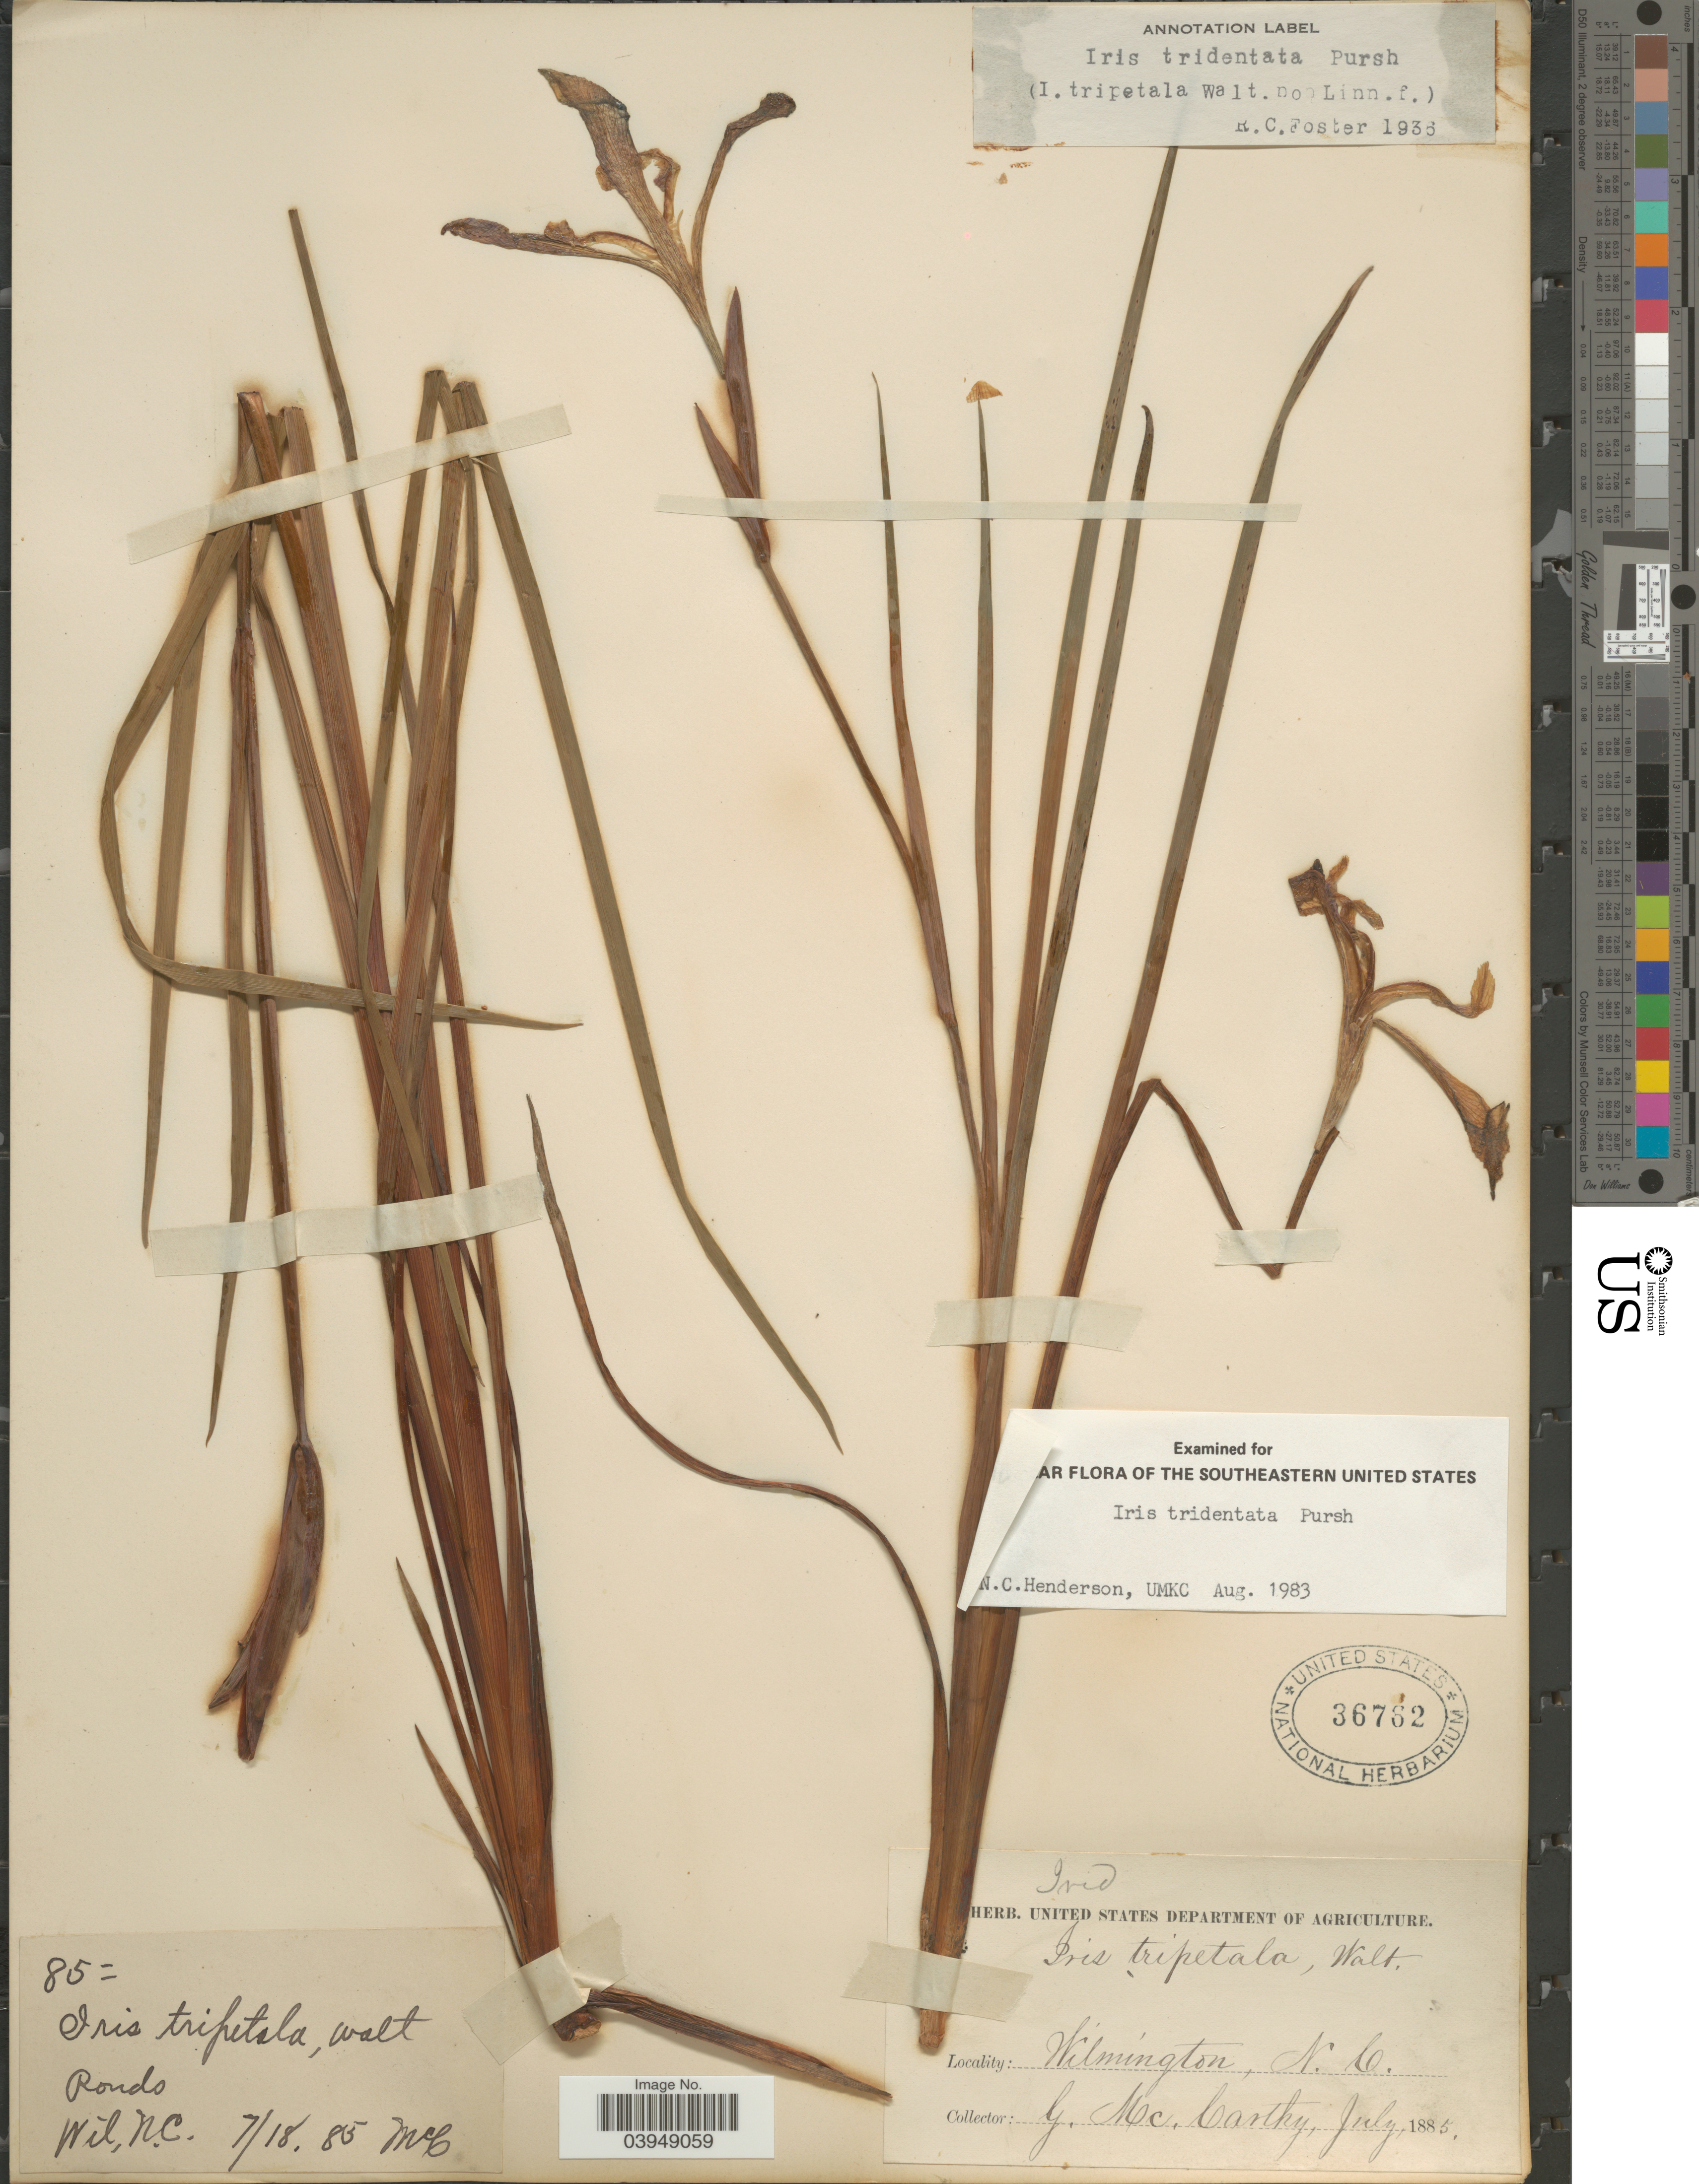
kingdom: Plantae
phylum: Tracheophyta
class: Liliopsida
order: Asparagales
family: Iridaceae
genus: Iris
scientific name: Iris tridentata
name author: Pursh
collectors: G. McCarthy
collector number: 85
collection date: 1885-07-18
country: United States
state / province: North Carolina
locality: Wilmington.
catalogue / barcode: US 36762